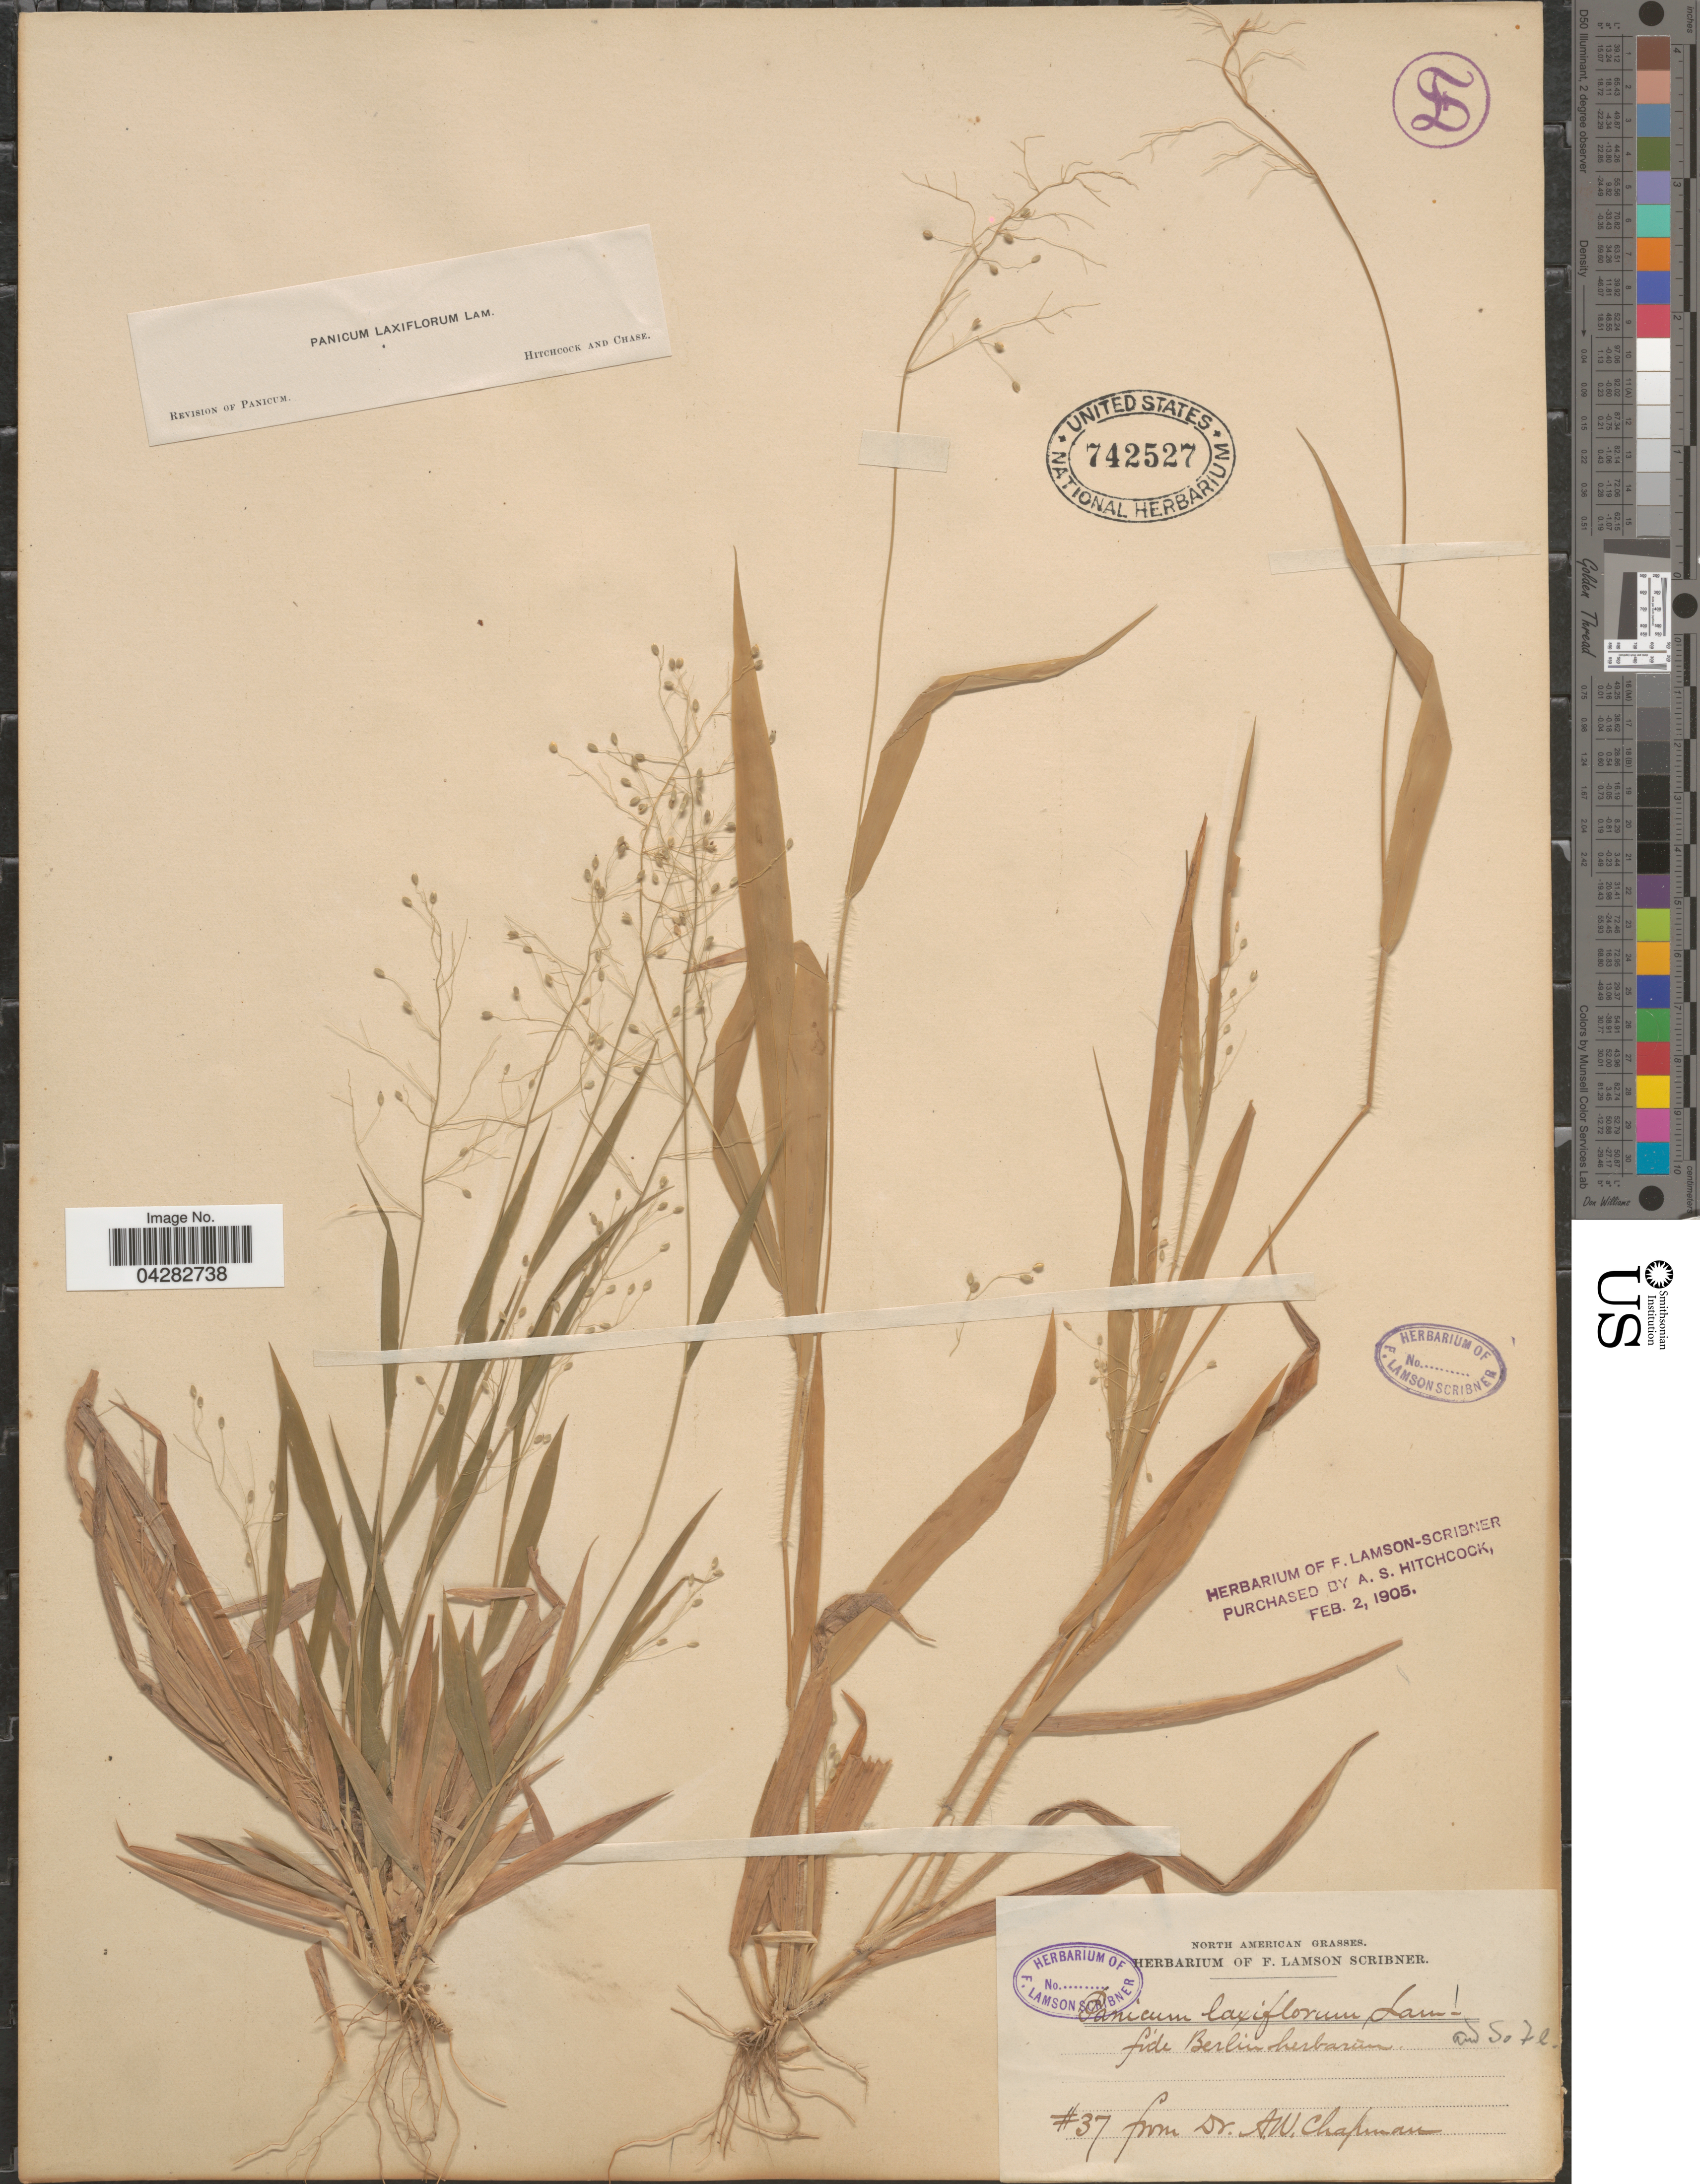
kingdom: Plantae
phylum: Tracheophyta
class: Liliopsida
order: Poales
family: Poaceae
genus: Dichanthelium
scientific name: Dichanthelium laxiflorum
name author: (Lam.) Gould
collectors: A. W. Chapman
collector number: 37?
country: United States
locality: And So Fl. [unsure placement]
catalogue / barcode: US 742527